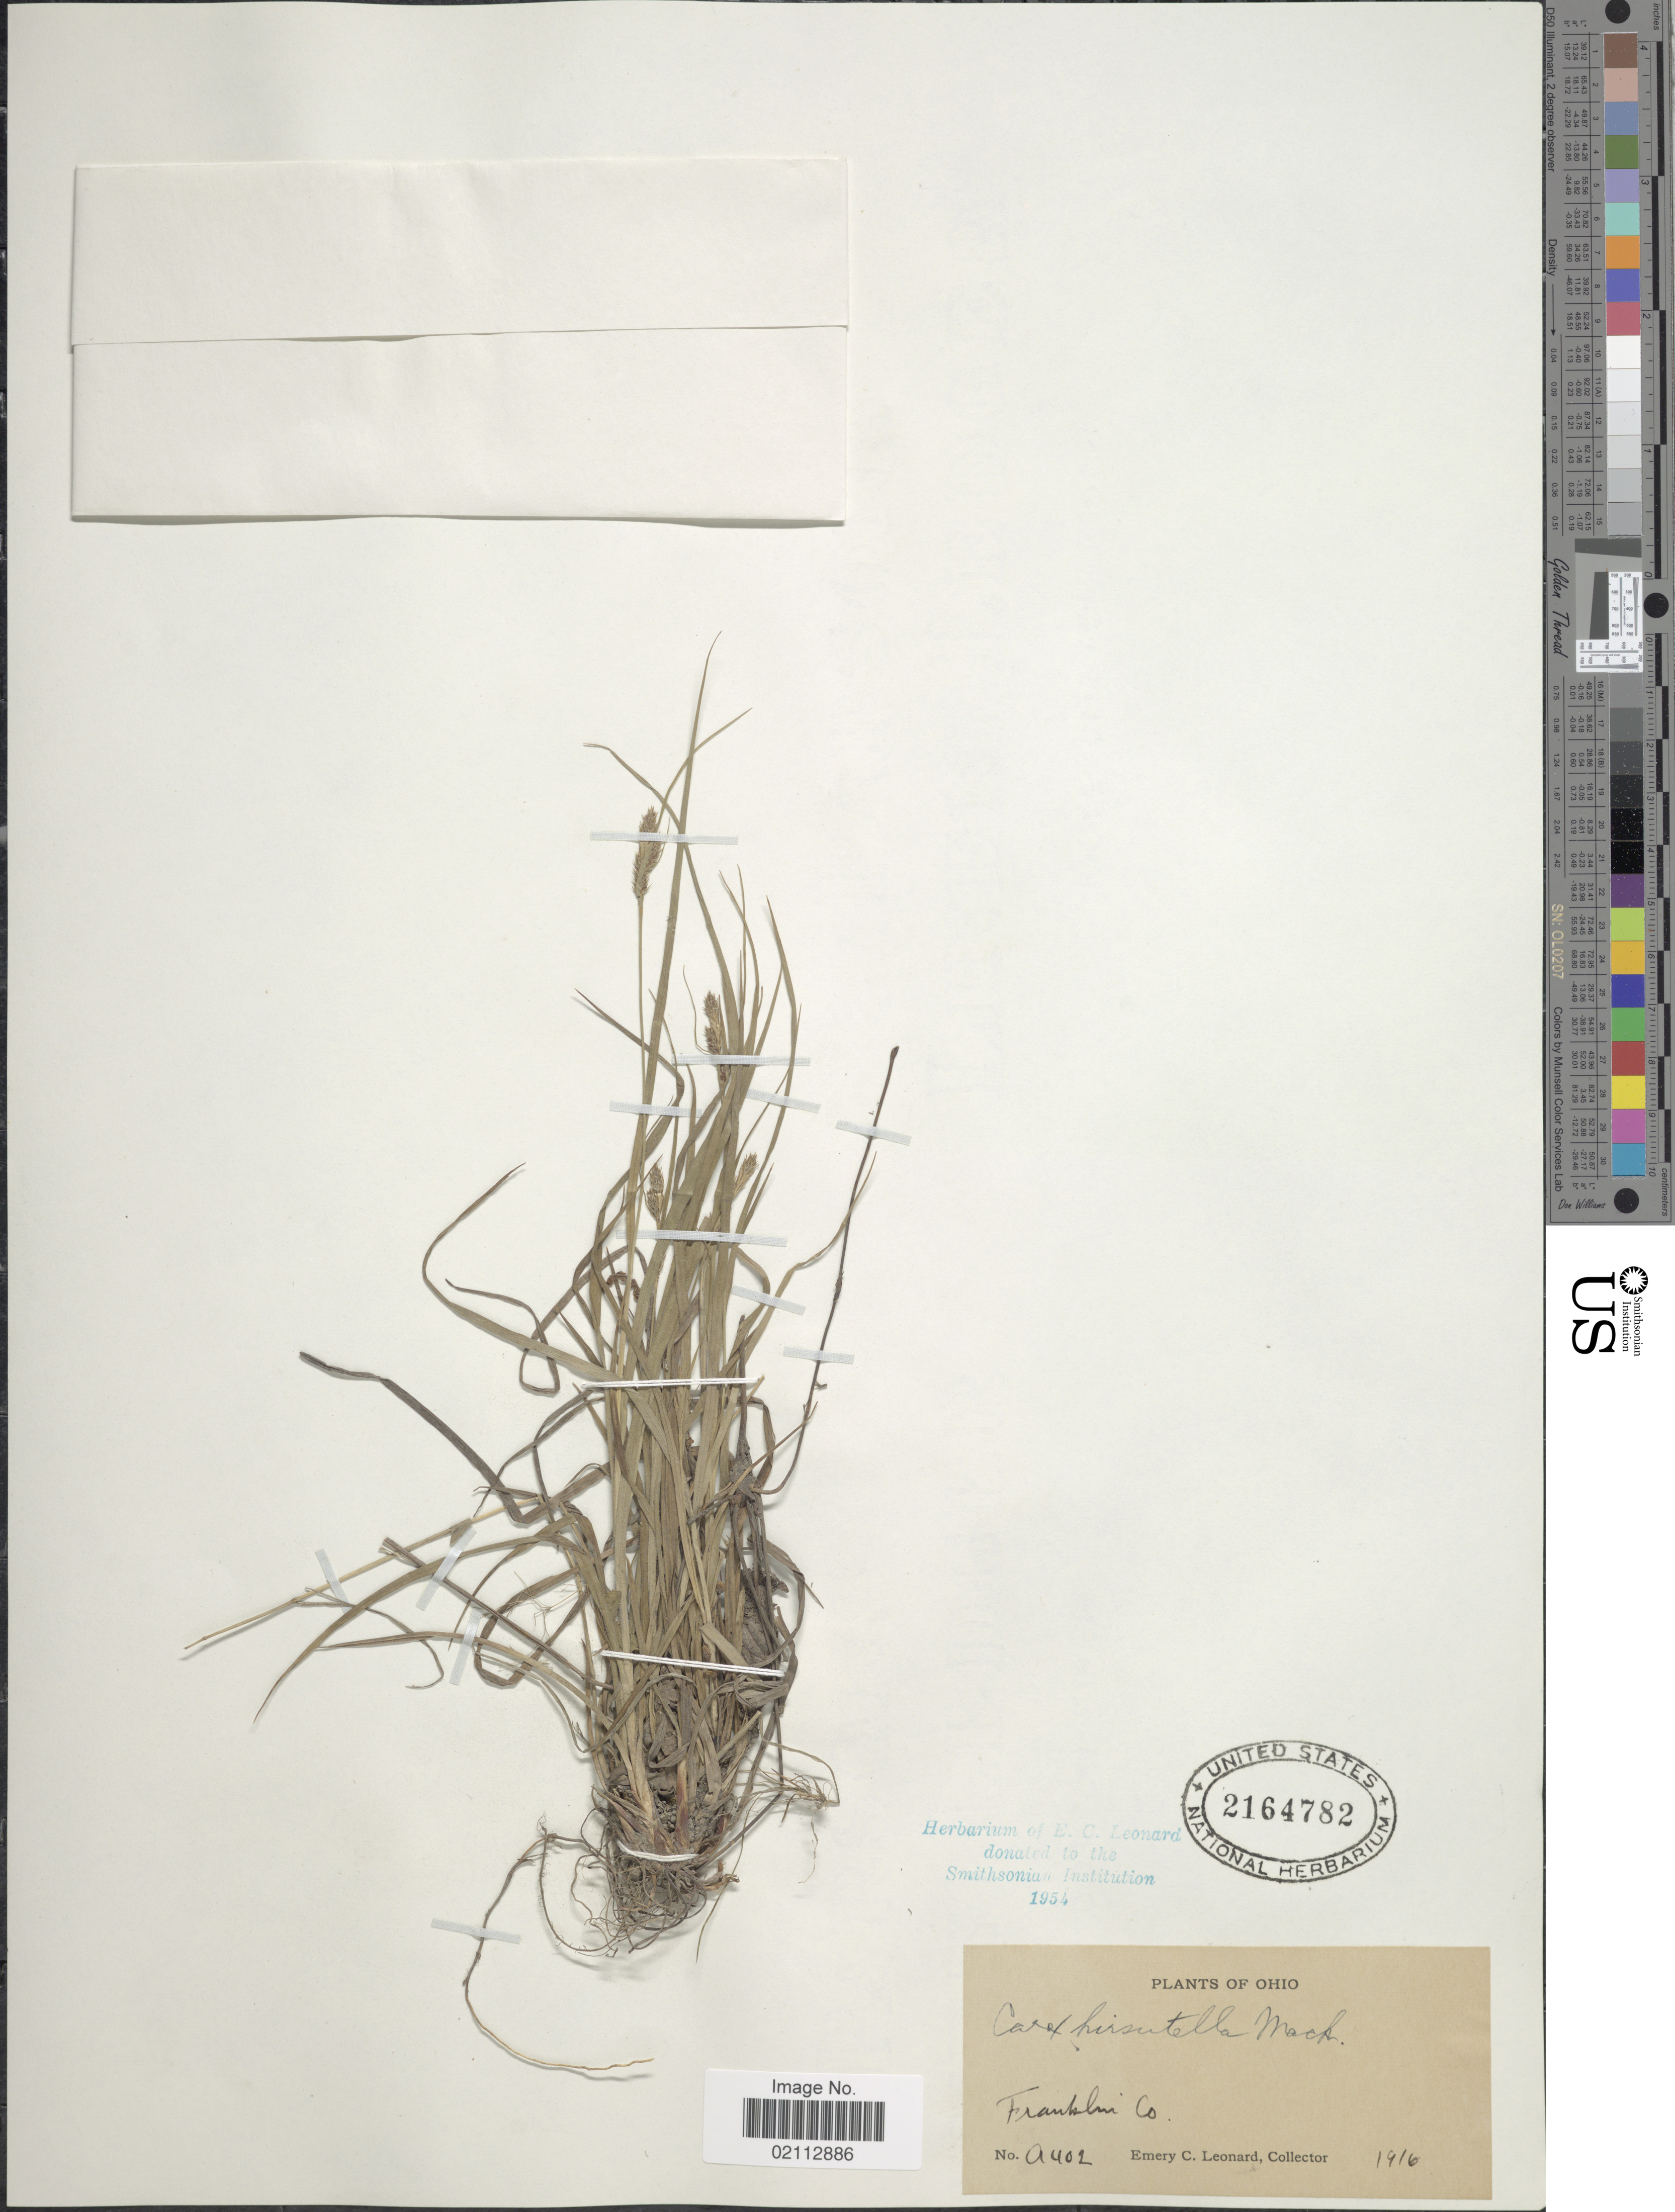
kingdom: Plantae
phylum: Tracheophyta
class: Liliopsida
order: Poales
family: Cyperaceae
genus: Carex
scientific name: Carex hirsutella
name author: Mack.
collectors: E. C. Leonard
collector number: A402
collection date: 1916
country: United States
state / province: Ohio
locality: Franklin Co.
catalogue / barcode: US 2164782